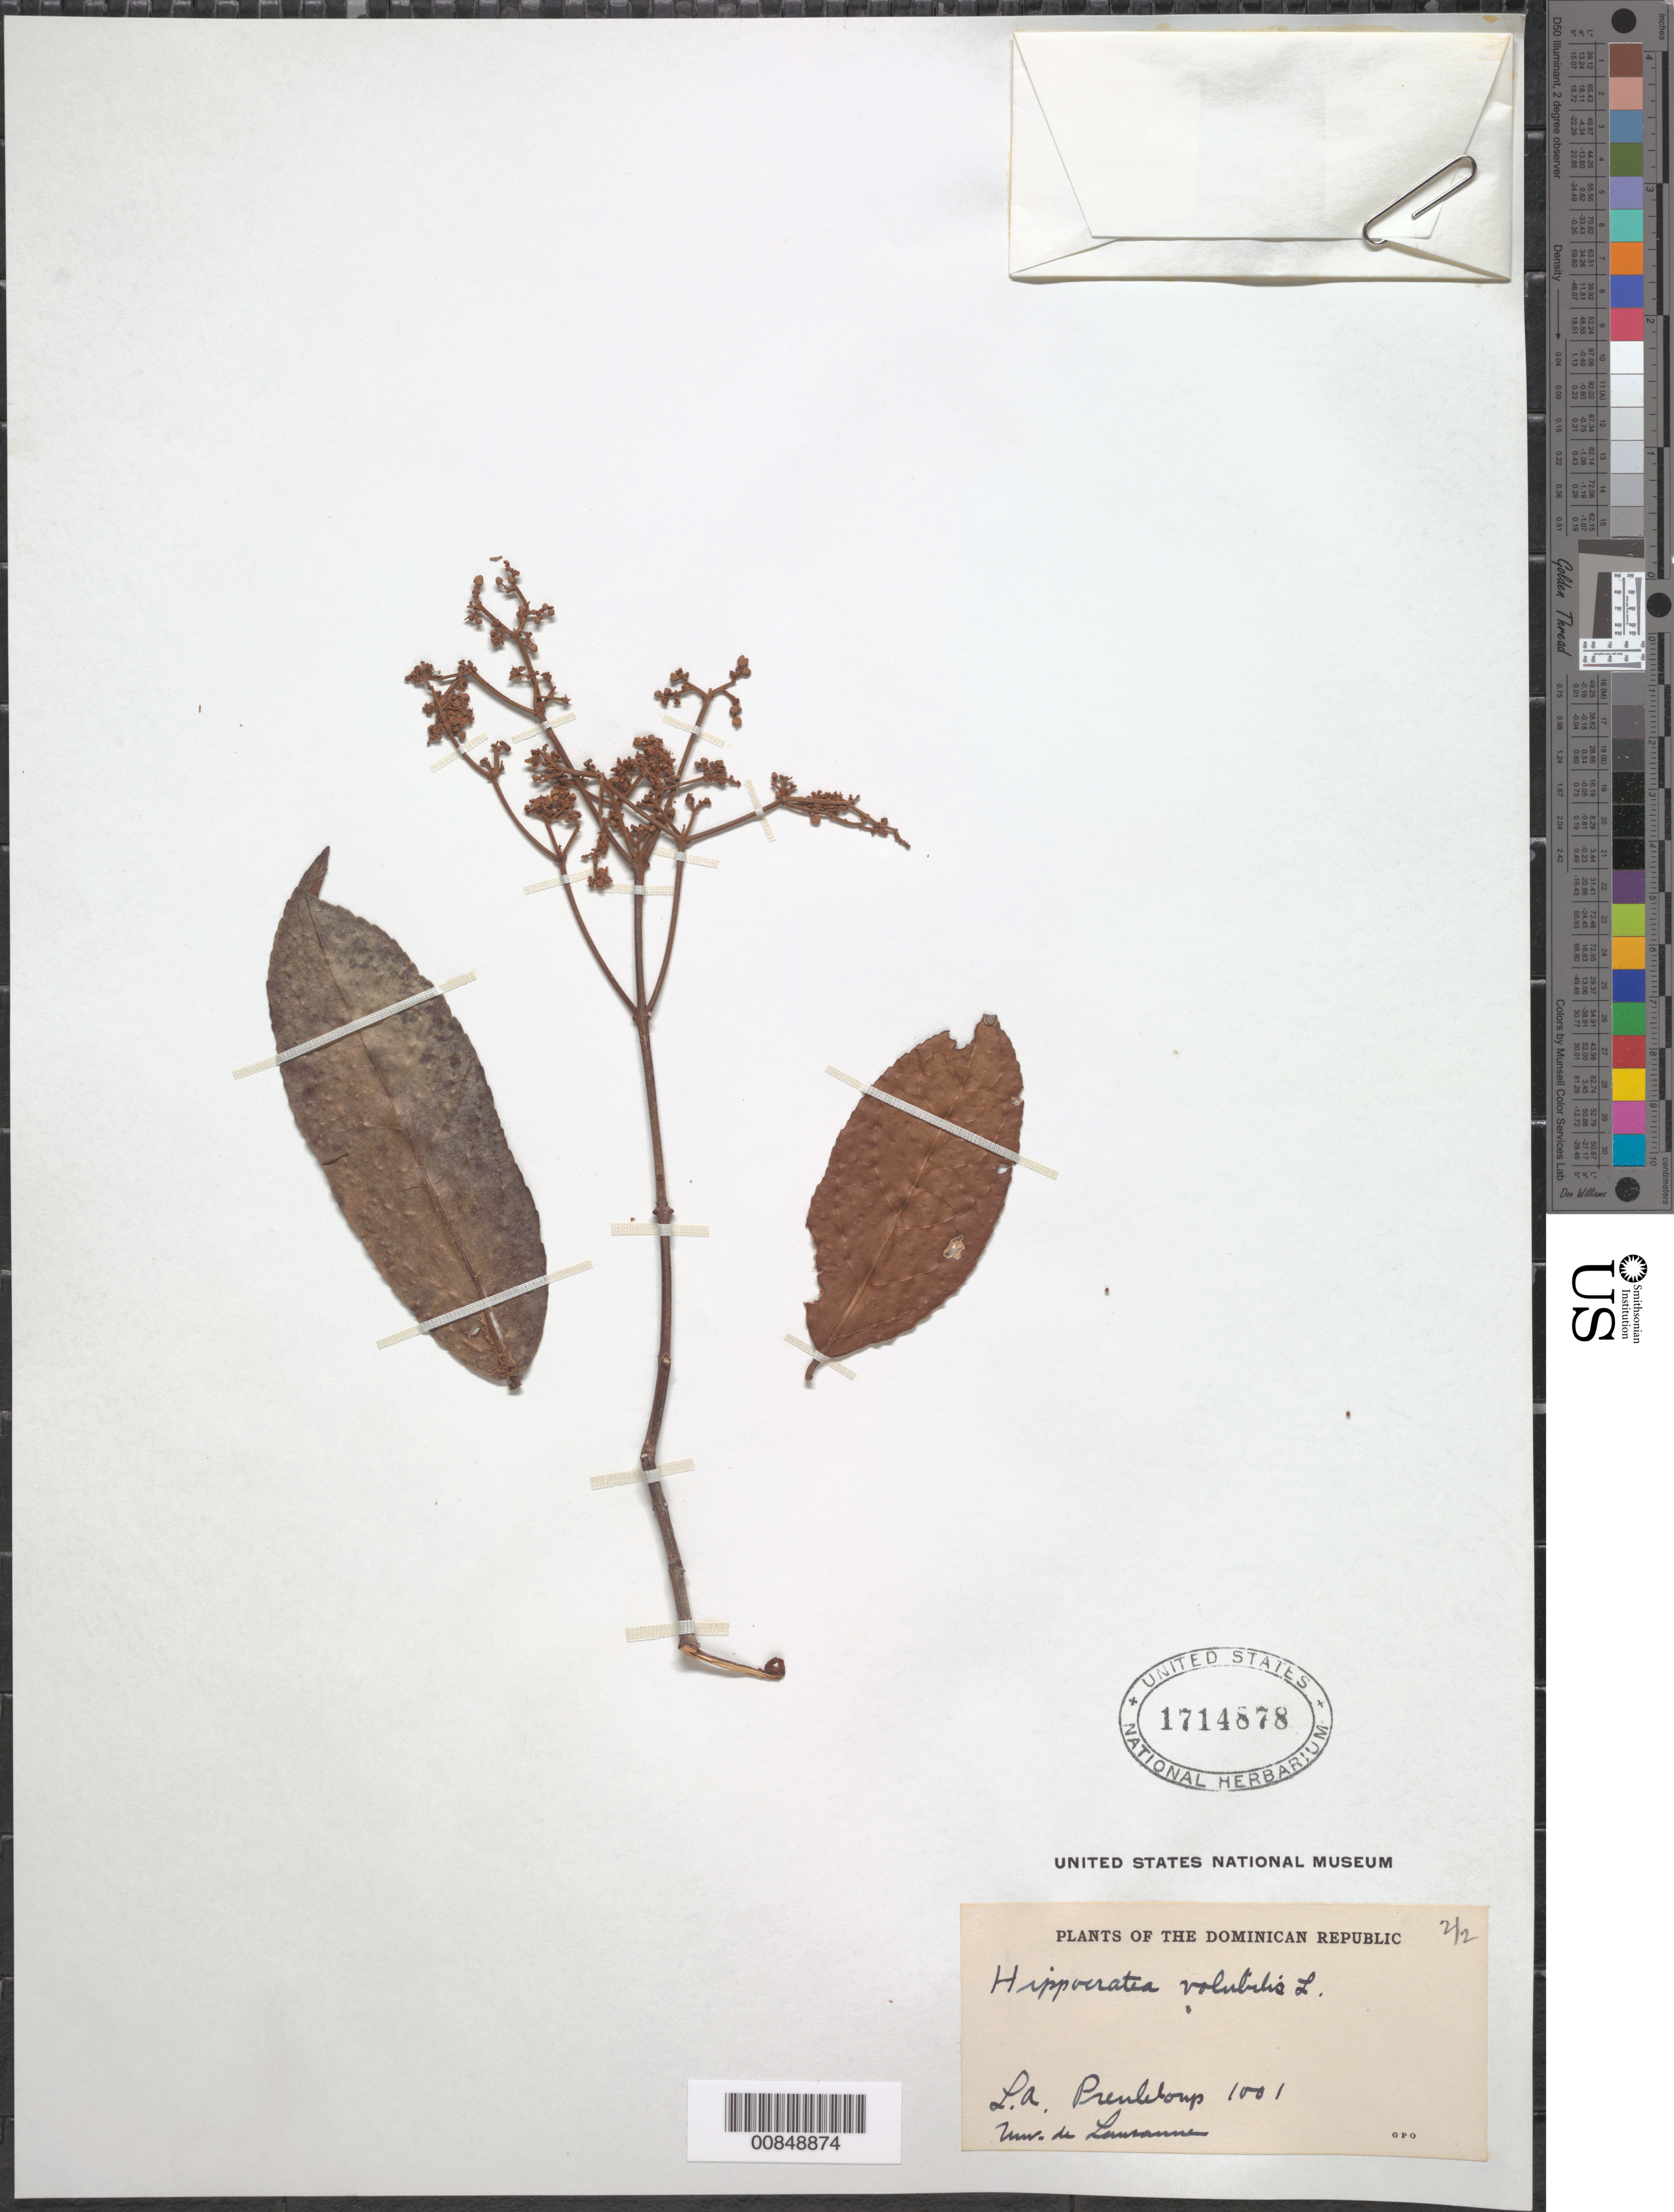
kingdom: Plantae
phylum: Tracheophyta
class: Magnoliopsida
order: Celastrales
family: Celastraceae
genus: Hippocratea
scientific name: Hippocratea volubilis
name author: L.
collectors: L. Preneloup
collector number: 1001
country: Dominican Republic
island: Hispaniola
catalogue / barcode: US 1714878